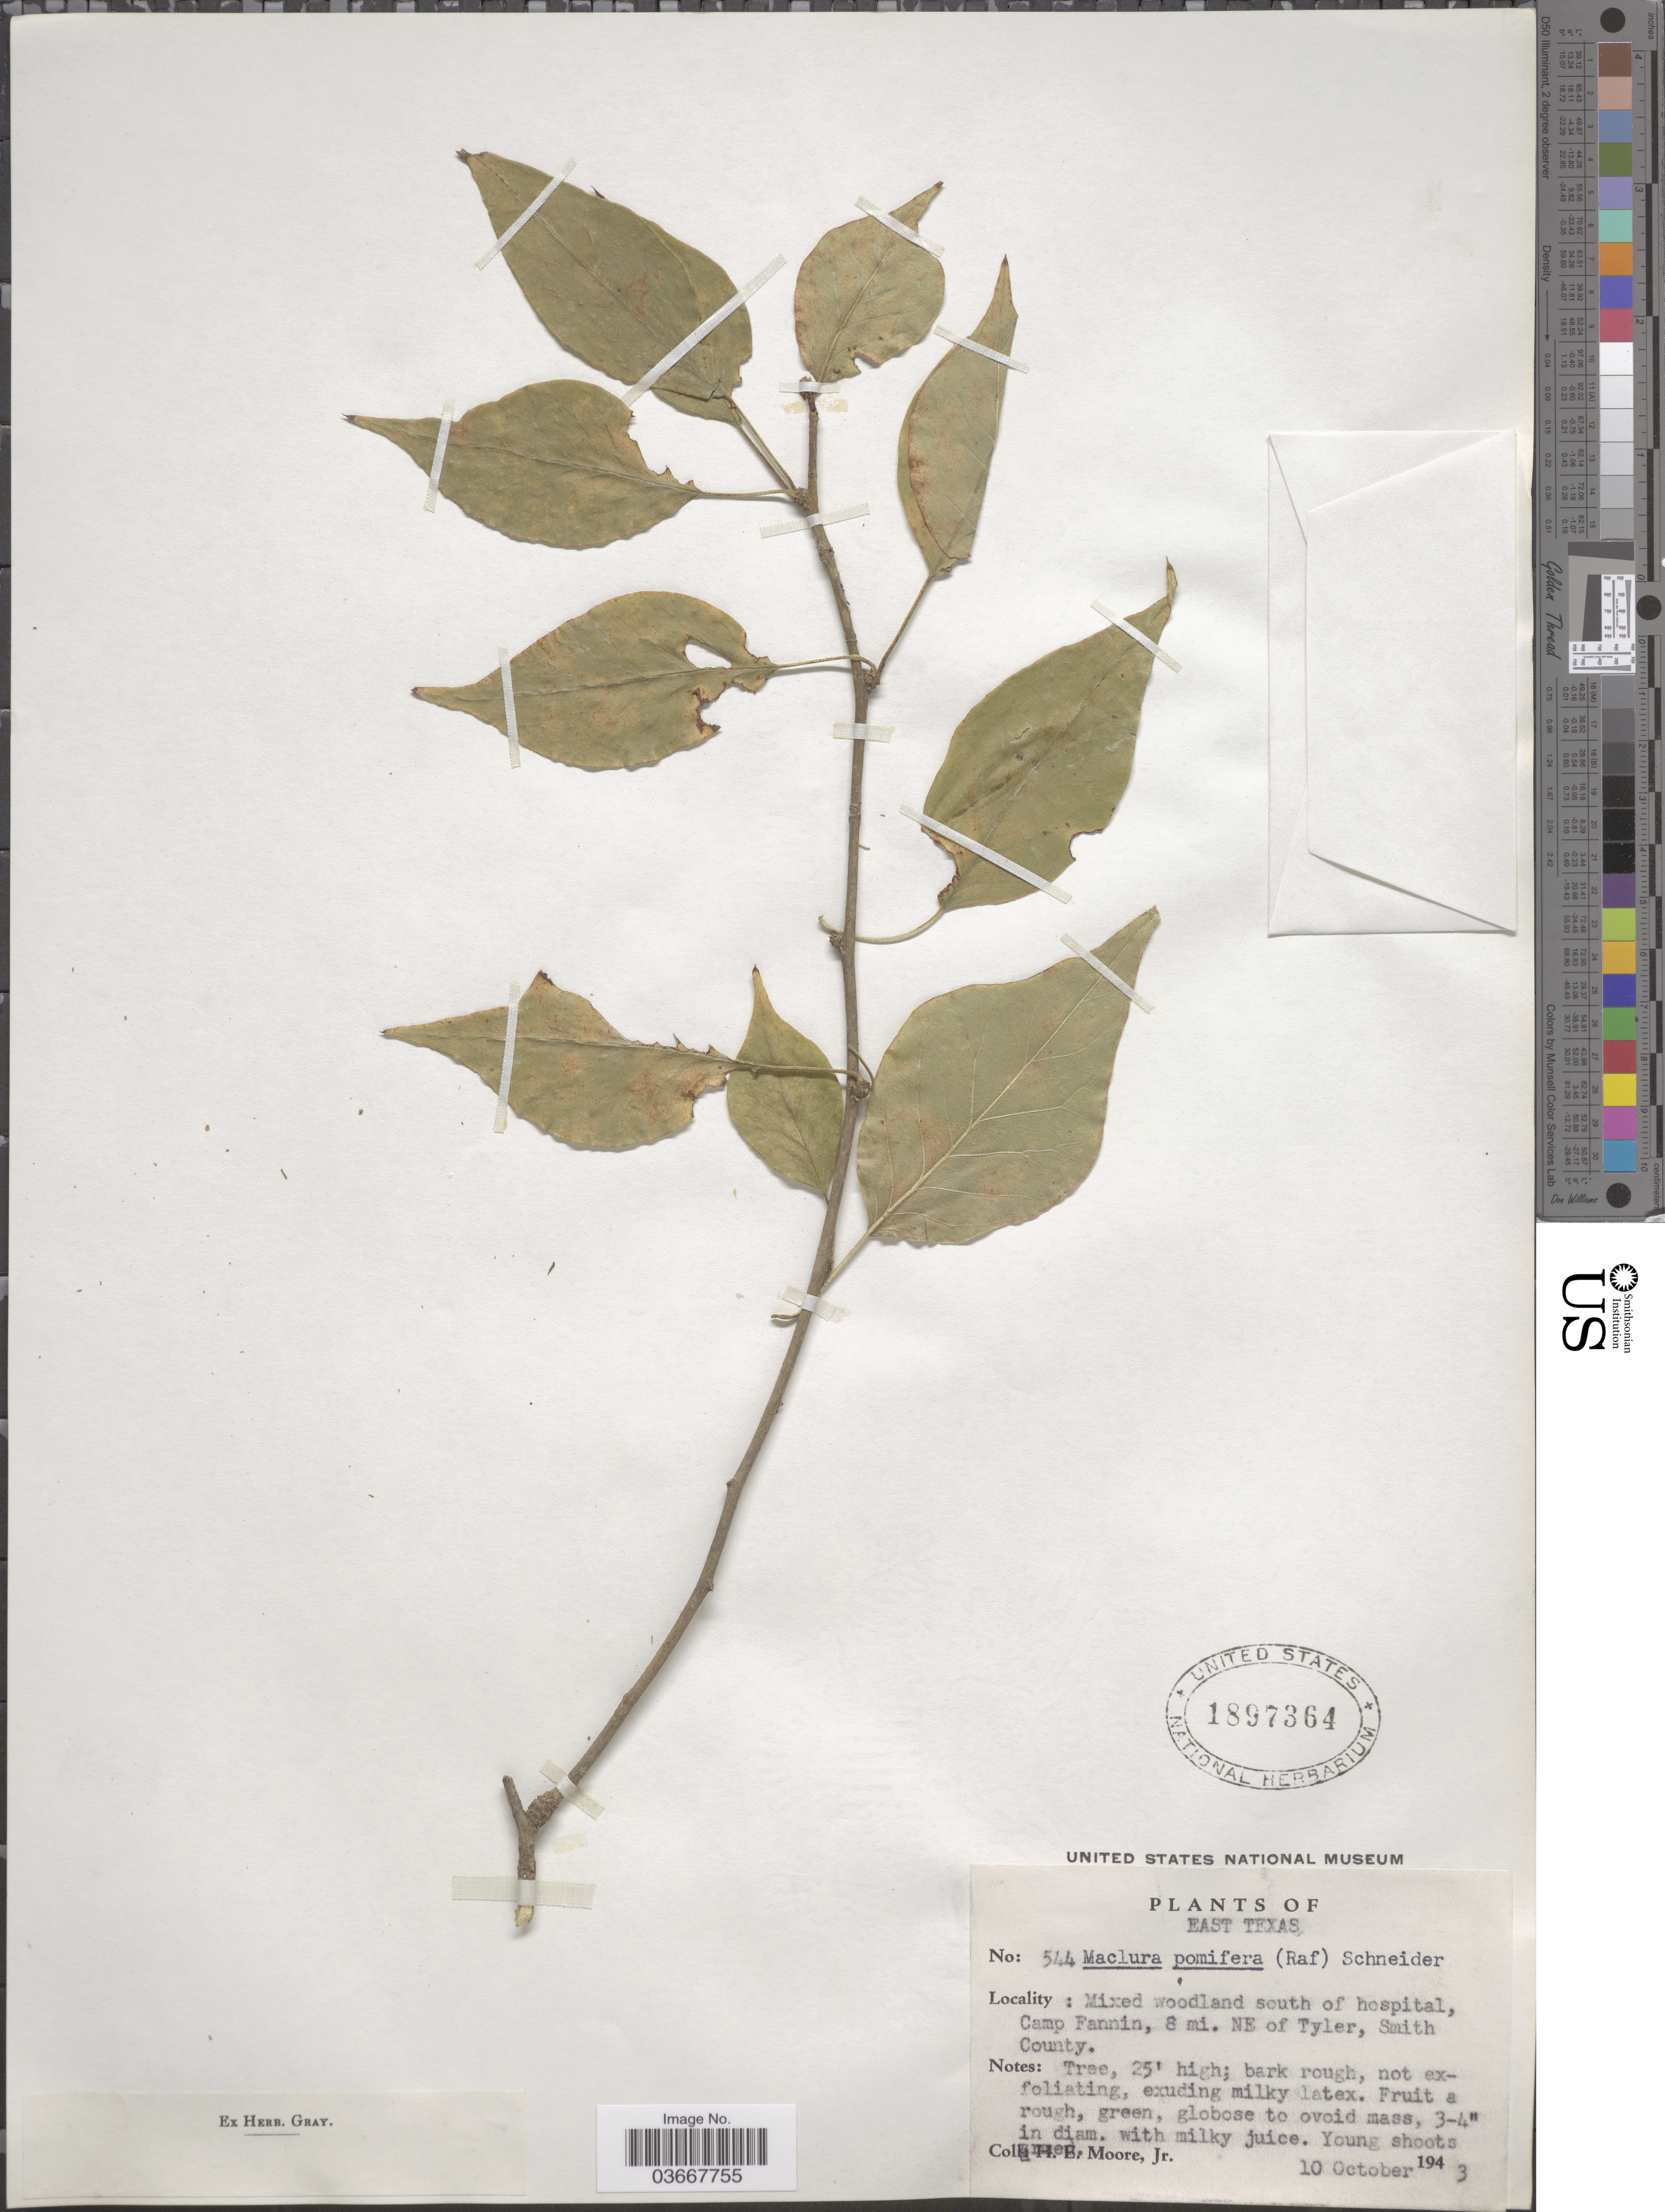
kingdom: Plantae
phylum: Tracheophyta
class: Magnoliopsida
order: Rosales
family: Moraceae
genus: Maclura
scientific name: Maclura pomifera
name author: (Raf.) C.K. Schneid.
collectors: H. Moore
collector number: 544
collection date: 1943-10-10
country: United States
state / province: Texas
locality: East Texas. Mixed woodland south of hospital, Camp Fannin, 8 mi. NE of Tyler, Smith County.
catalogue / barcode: US 1897364